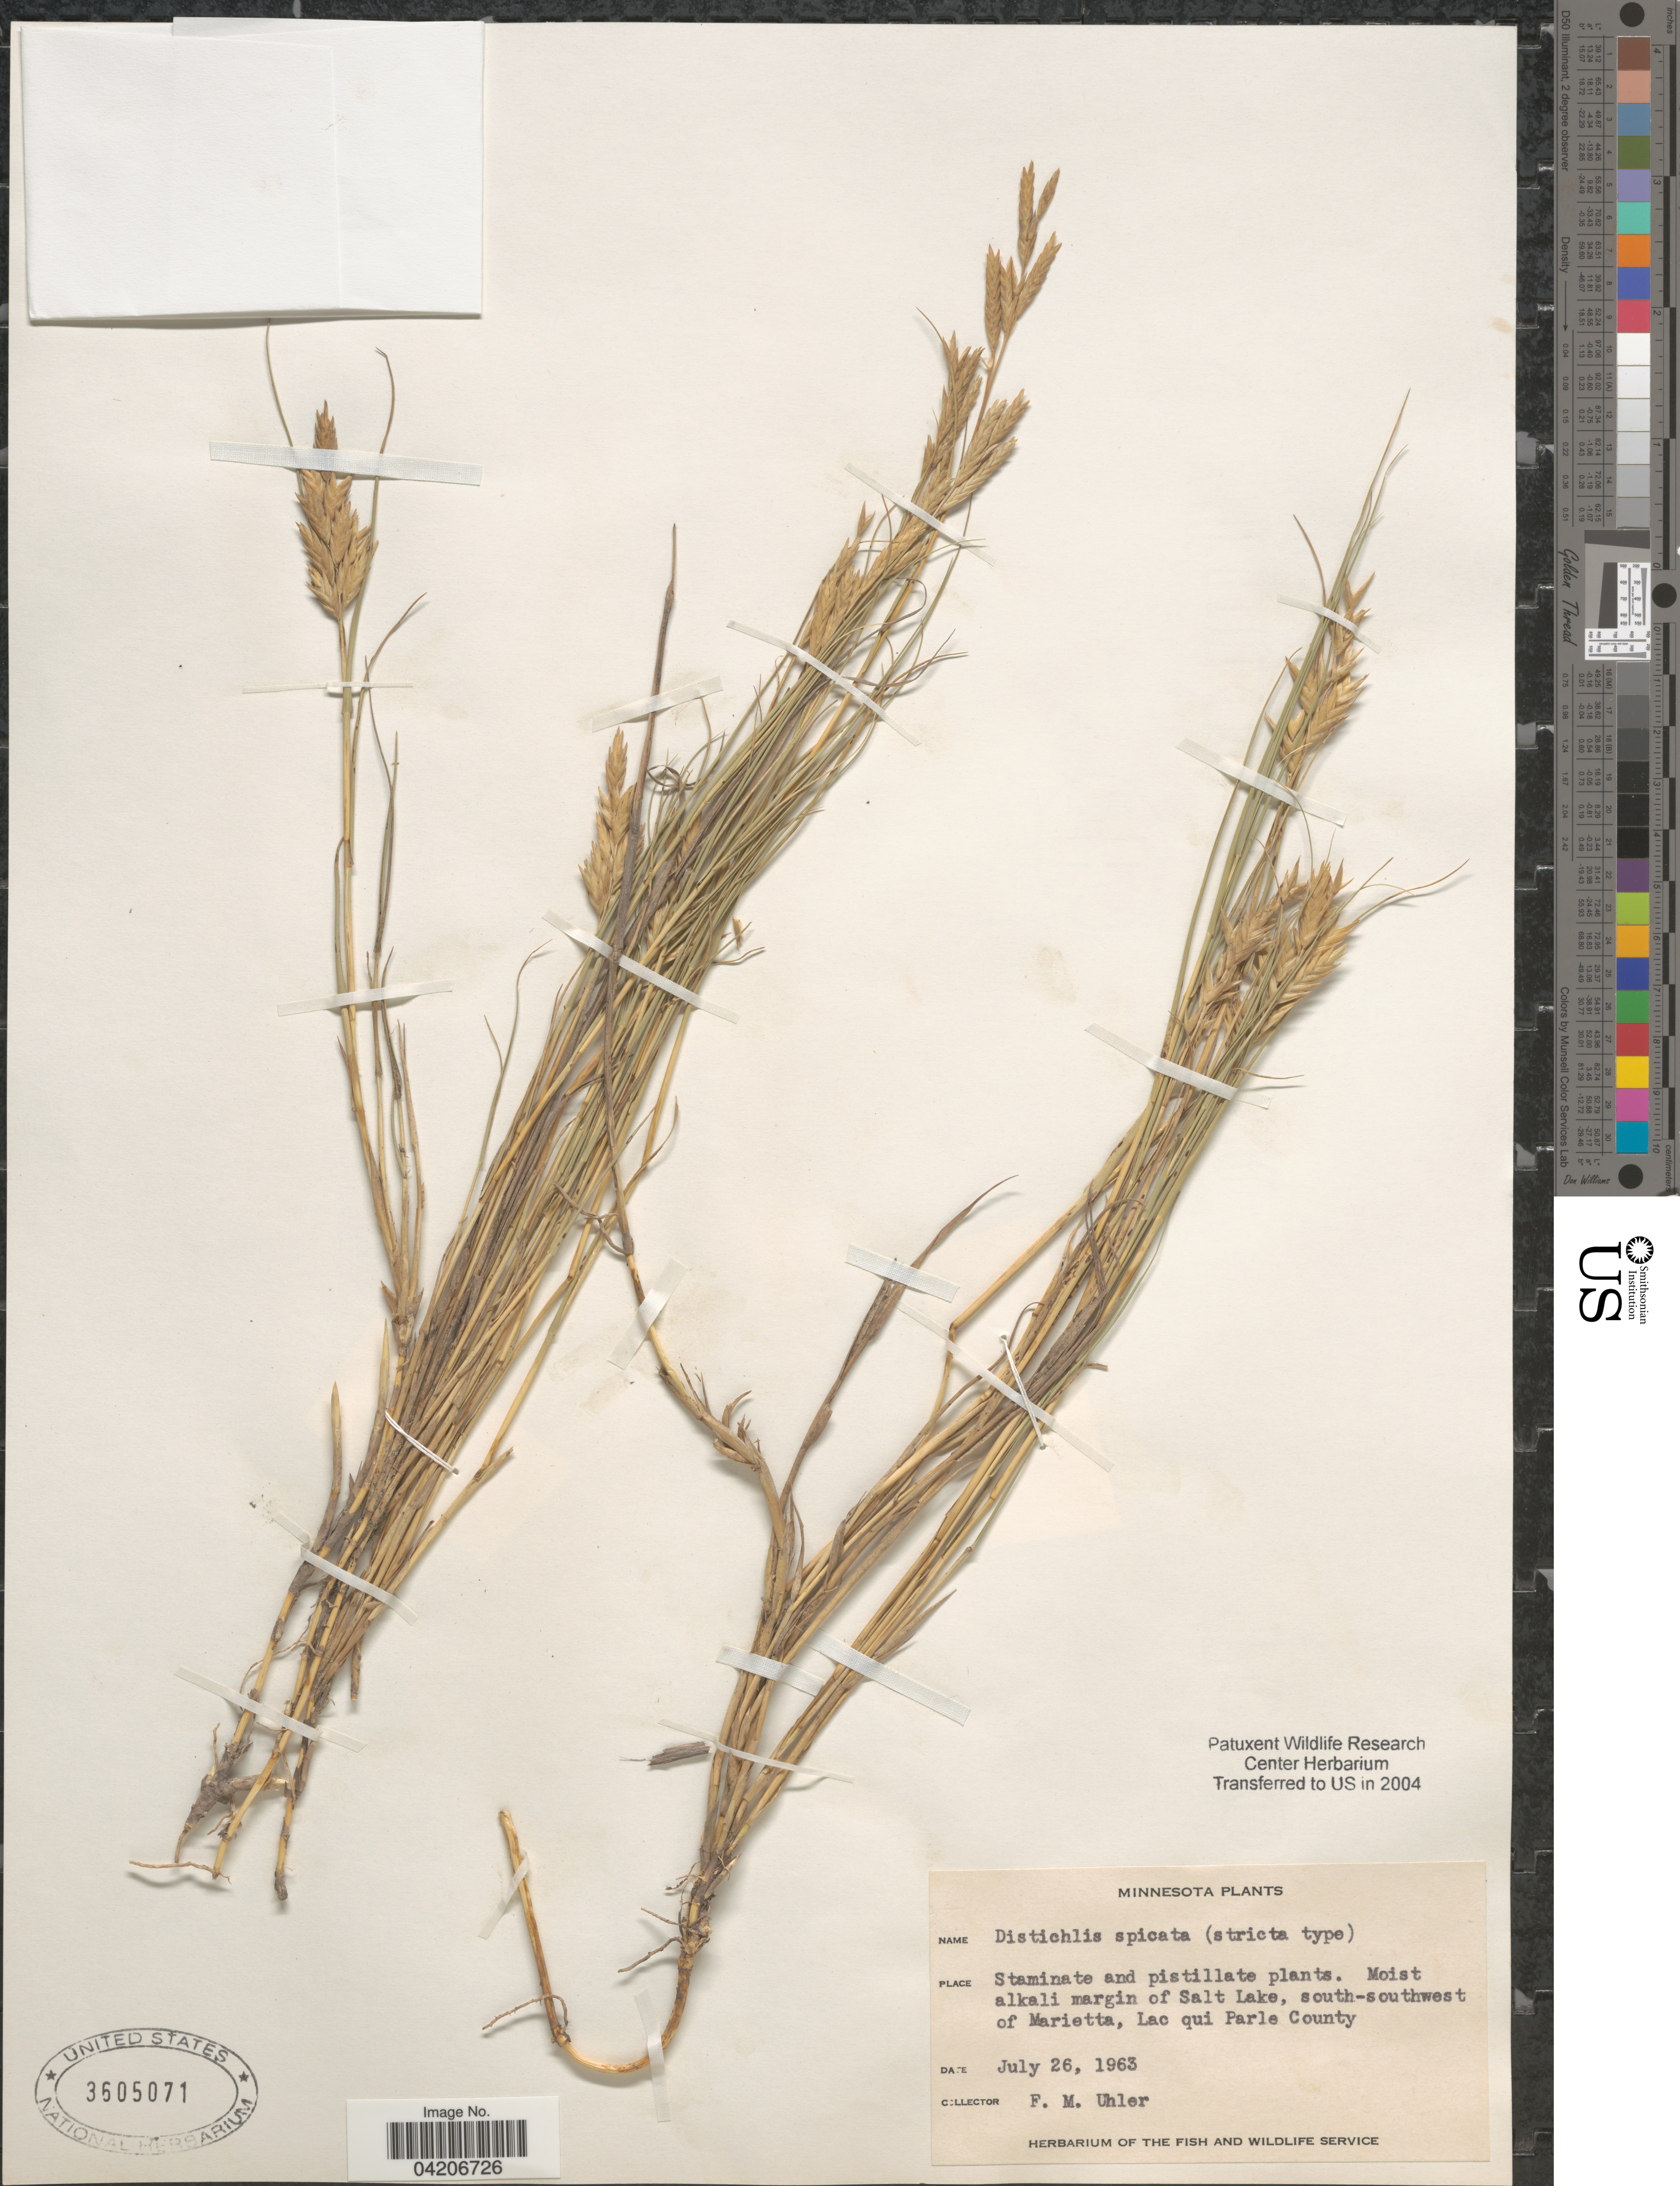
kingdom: Plantae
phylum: Tracheophyta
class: Liliopsida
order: Poales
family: Poaceae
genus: Distichlis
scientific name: Distichlis spicata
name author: (L.) Greene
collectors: F. M. Uhler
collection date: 1963-07-26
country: United States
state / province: Minnesota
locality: Moist alkali margin of Salt Lake, south-southwest of Marietta, Lac qui Parle County.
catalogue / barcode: US 3605071